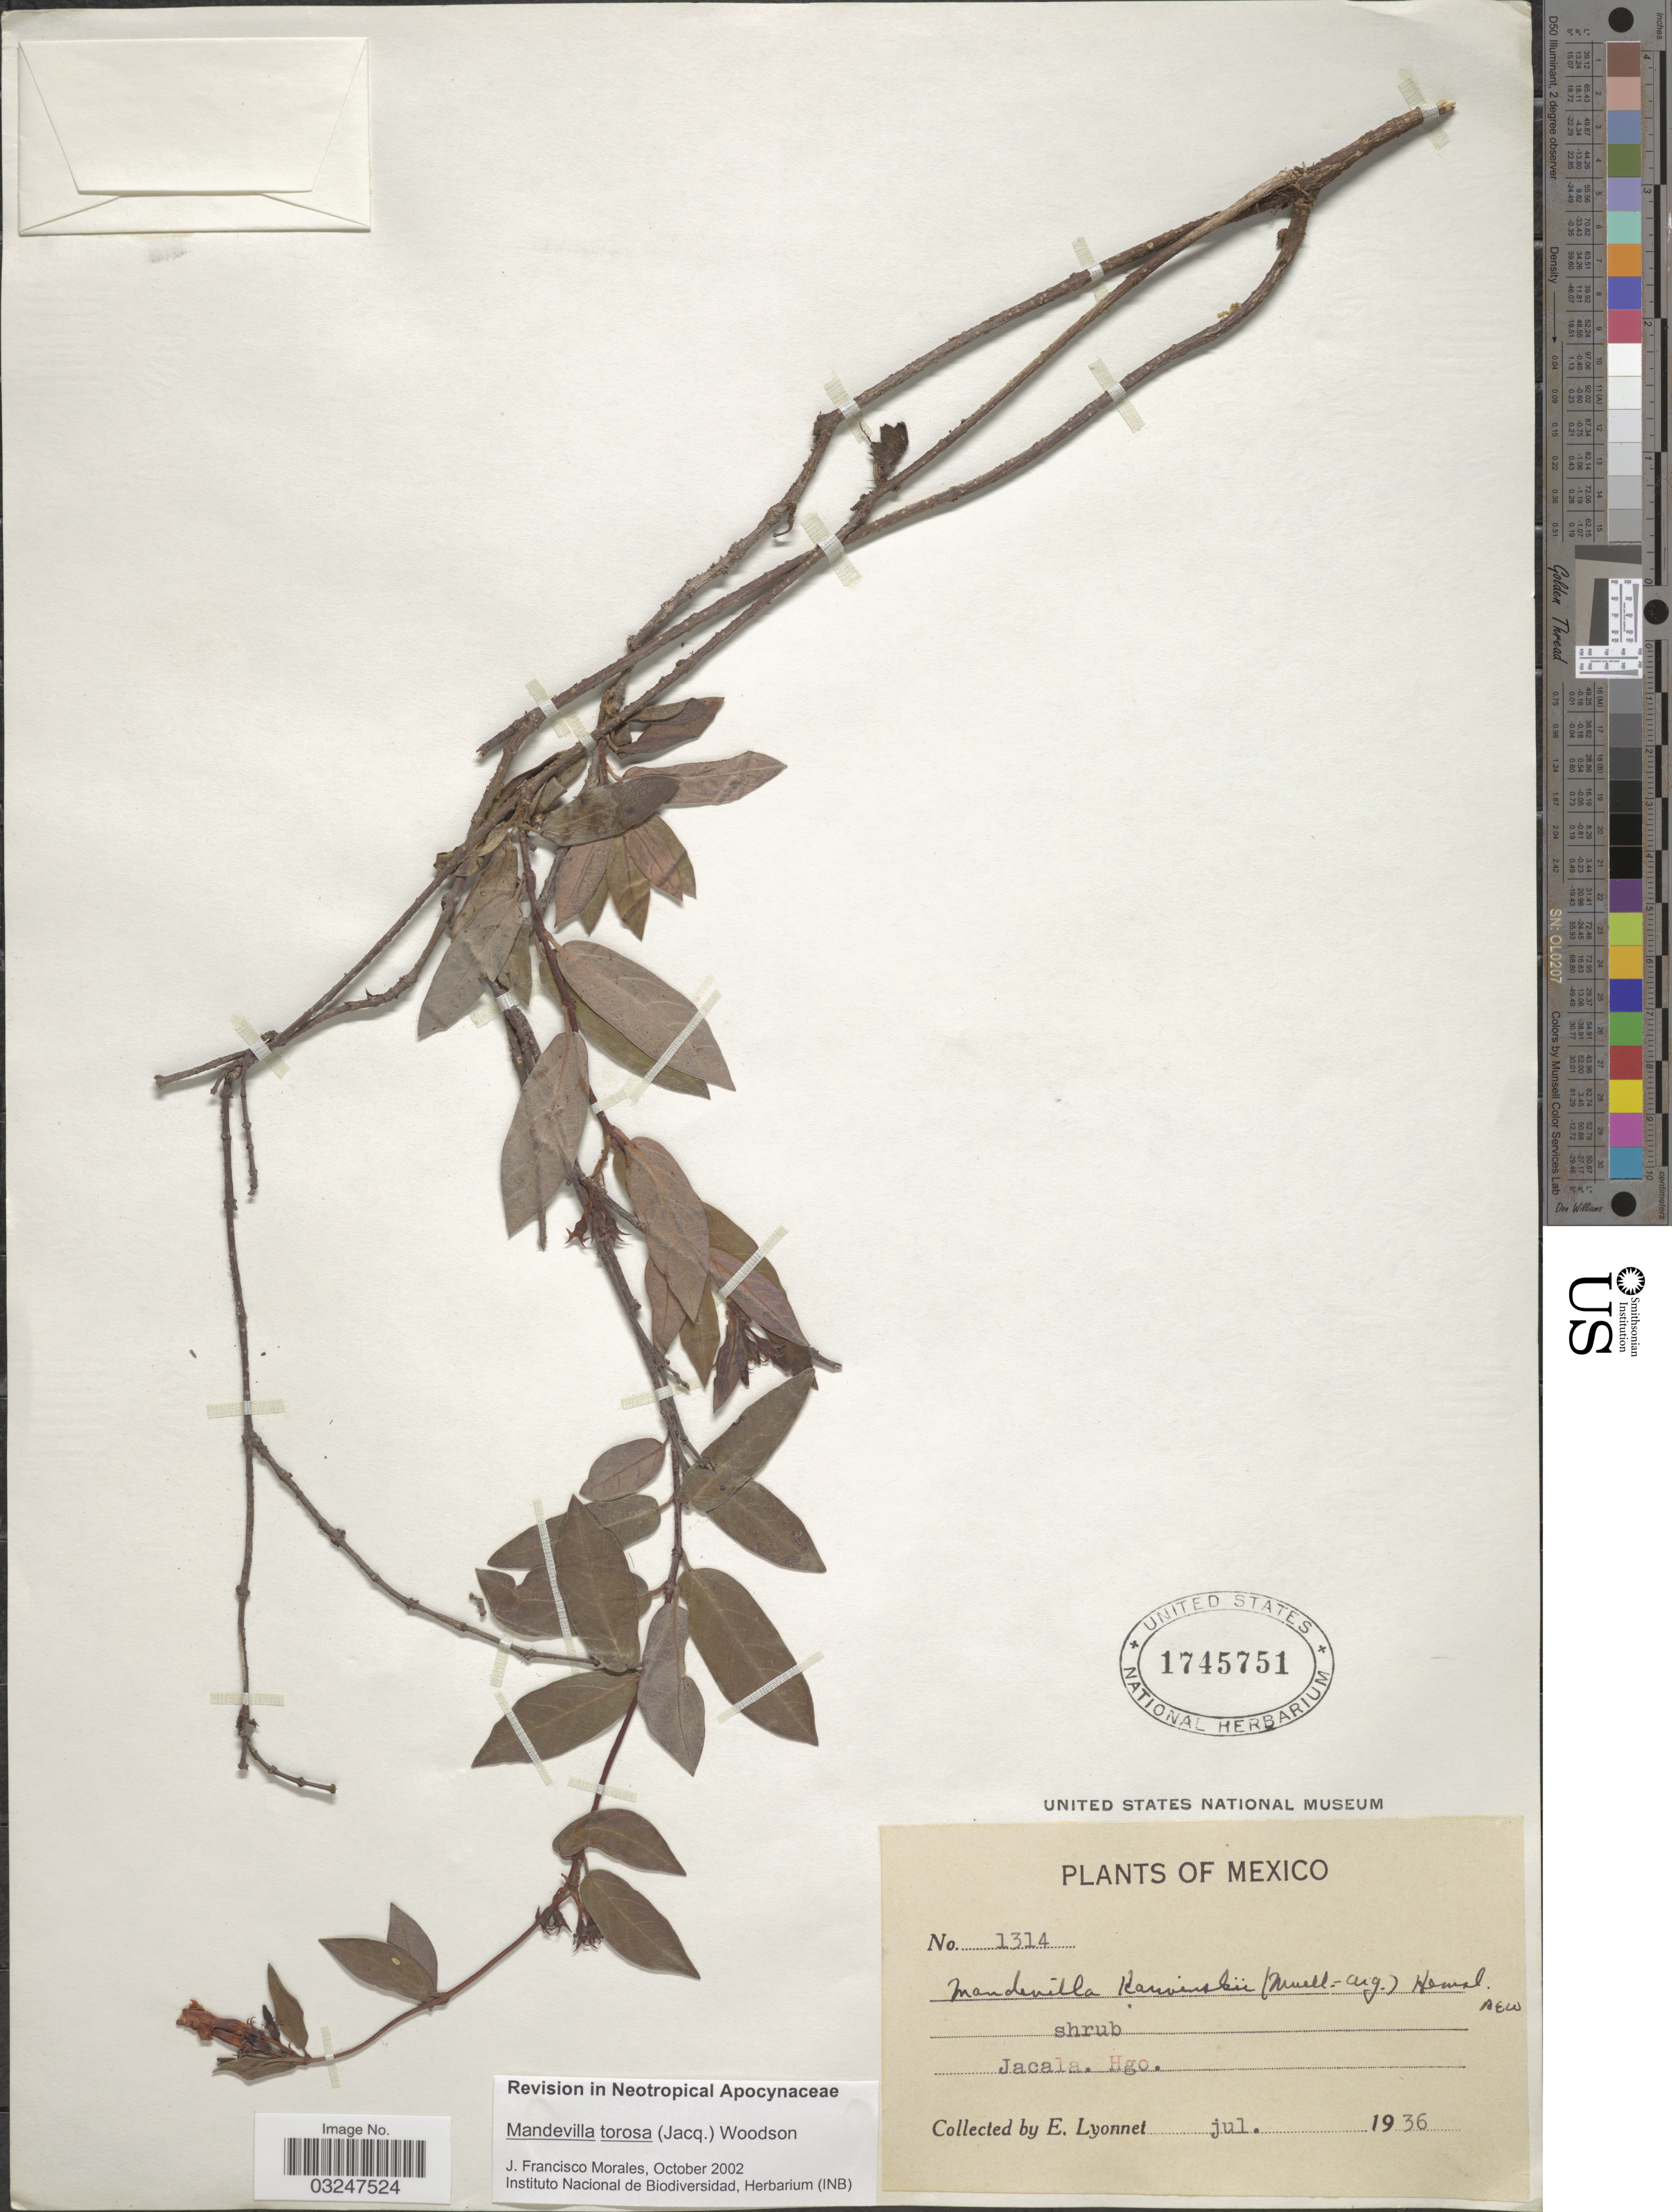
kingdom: Plantae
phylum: Tracheophyta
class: Magnoliopsida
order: Gentianales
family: Apocynaceae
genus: Mandevilla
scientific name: Mandevilla torosa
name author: (Jacq.) Woodson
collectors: E. Lyonnet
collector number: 1314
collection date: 1936-07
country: Mexico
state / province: Hidalgo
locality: Jacala. Hgo.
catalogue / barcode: US 1745751